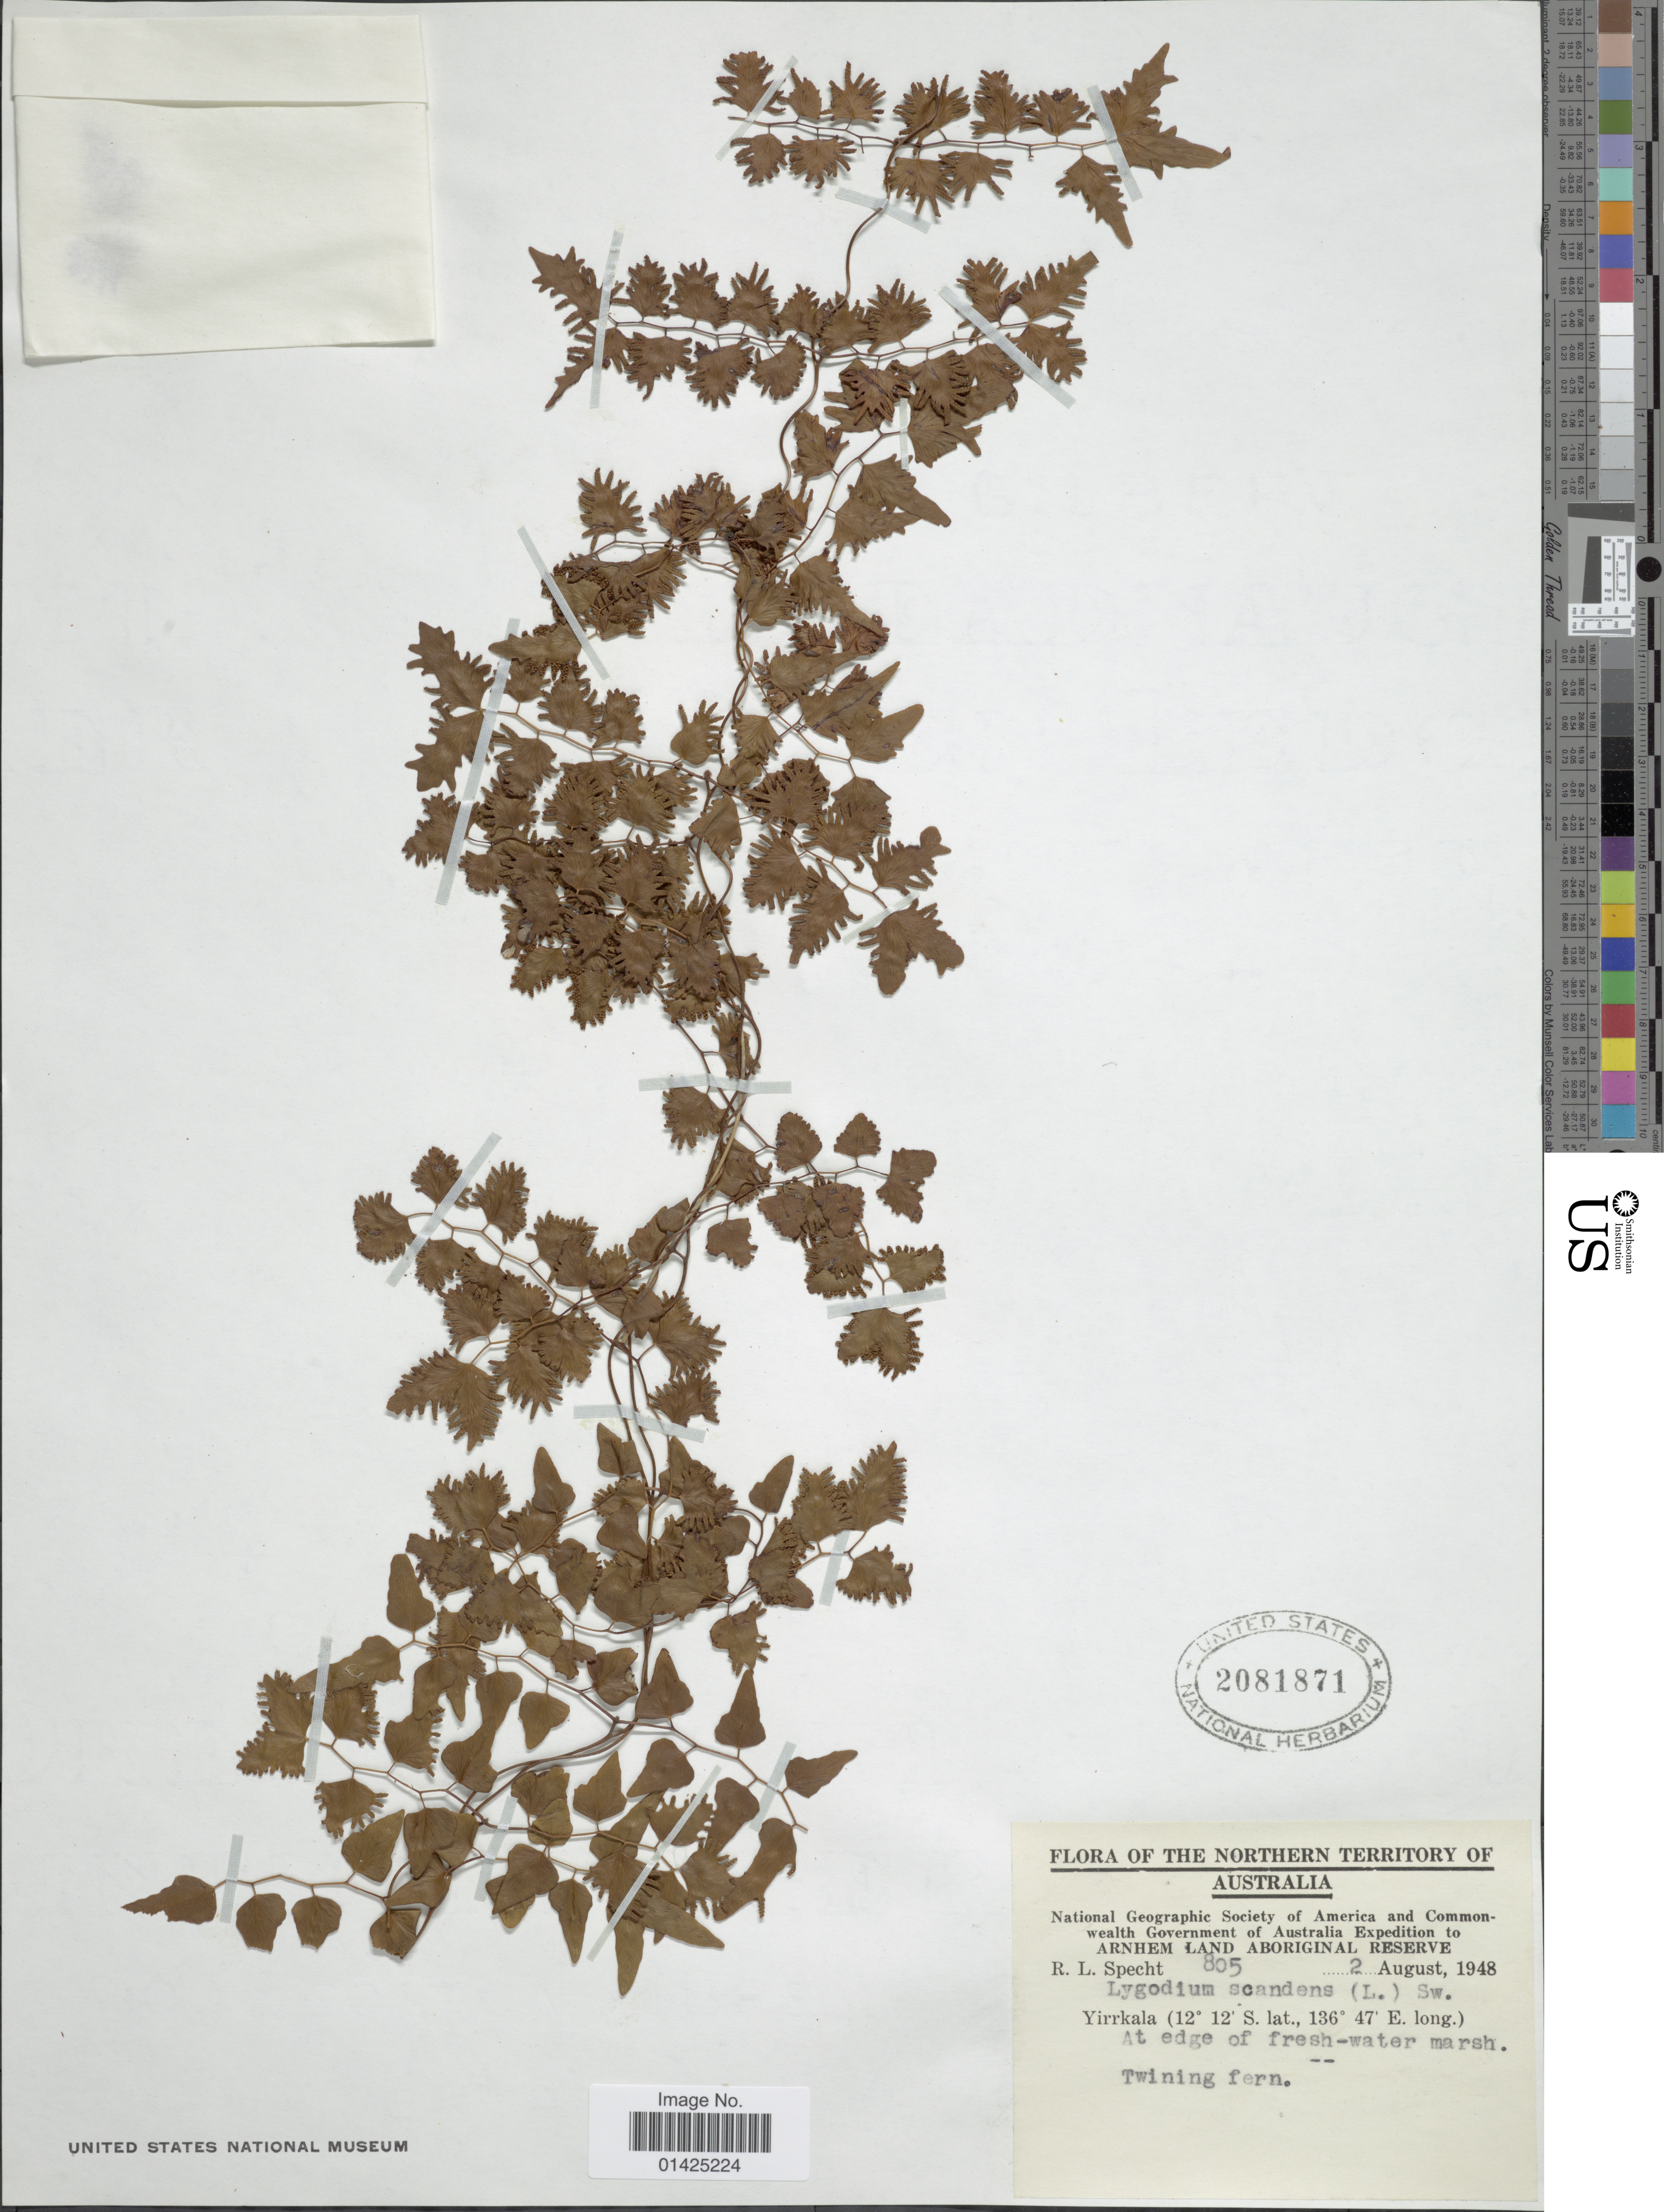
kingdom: Plantae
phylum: Tracheophyta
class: Polypodiopsida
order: Schizaeales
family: Lygodiaceae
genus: Lygodium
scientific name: Lygodium microphyllum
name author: (Cav.) R. Br.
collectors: R. L. Specht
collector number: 805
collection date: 1948-08-02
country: Australia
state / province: Northern Territory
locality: At edge of fresh-water marsh. Northern Territory of Australia.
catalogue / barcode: US 2081871